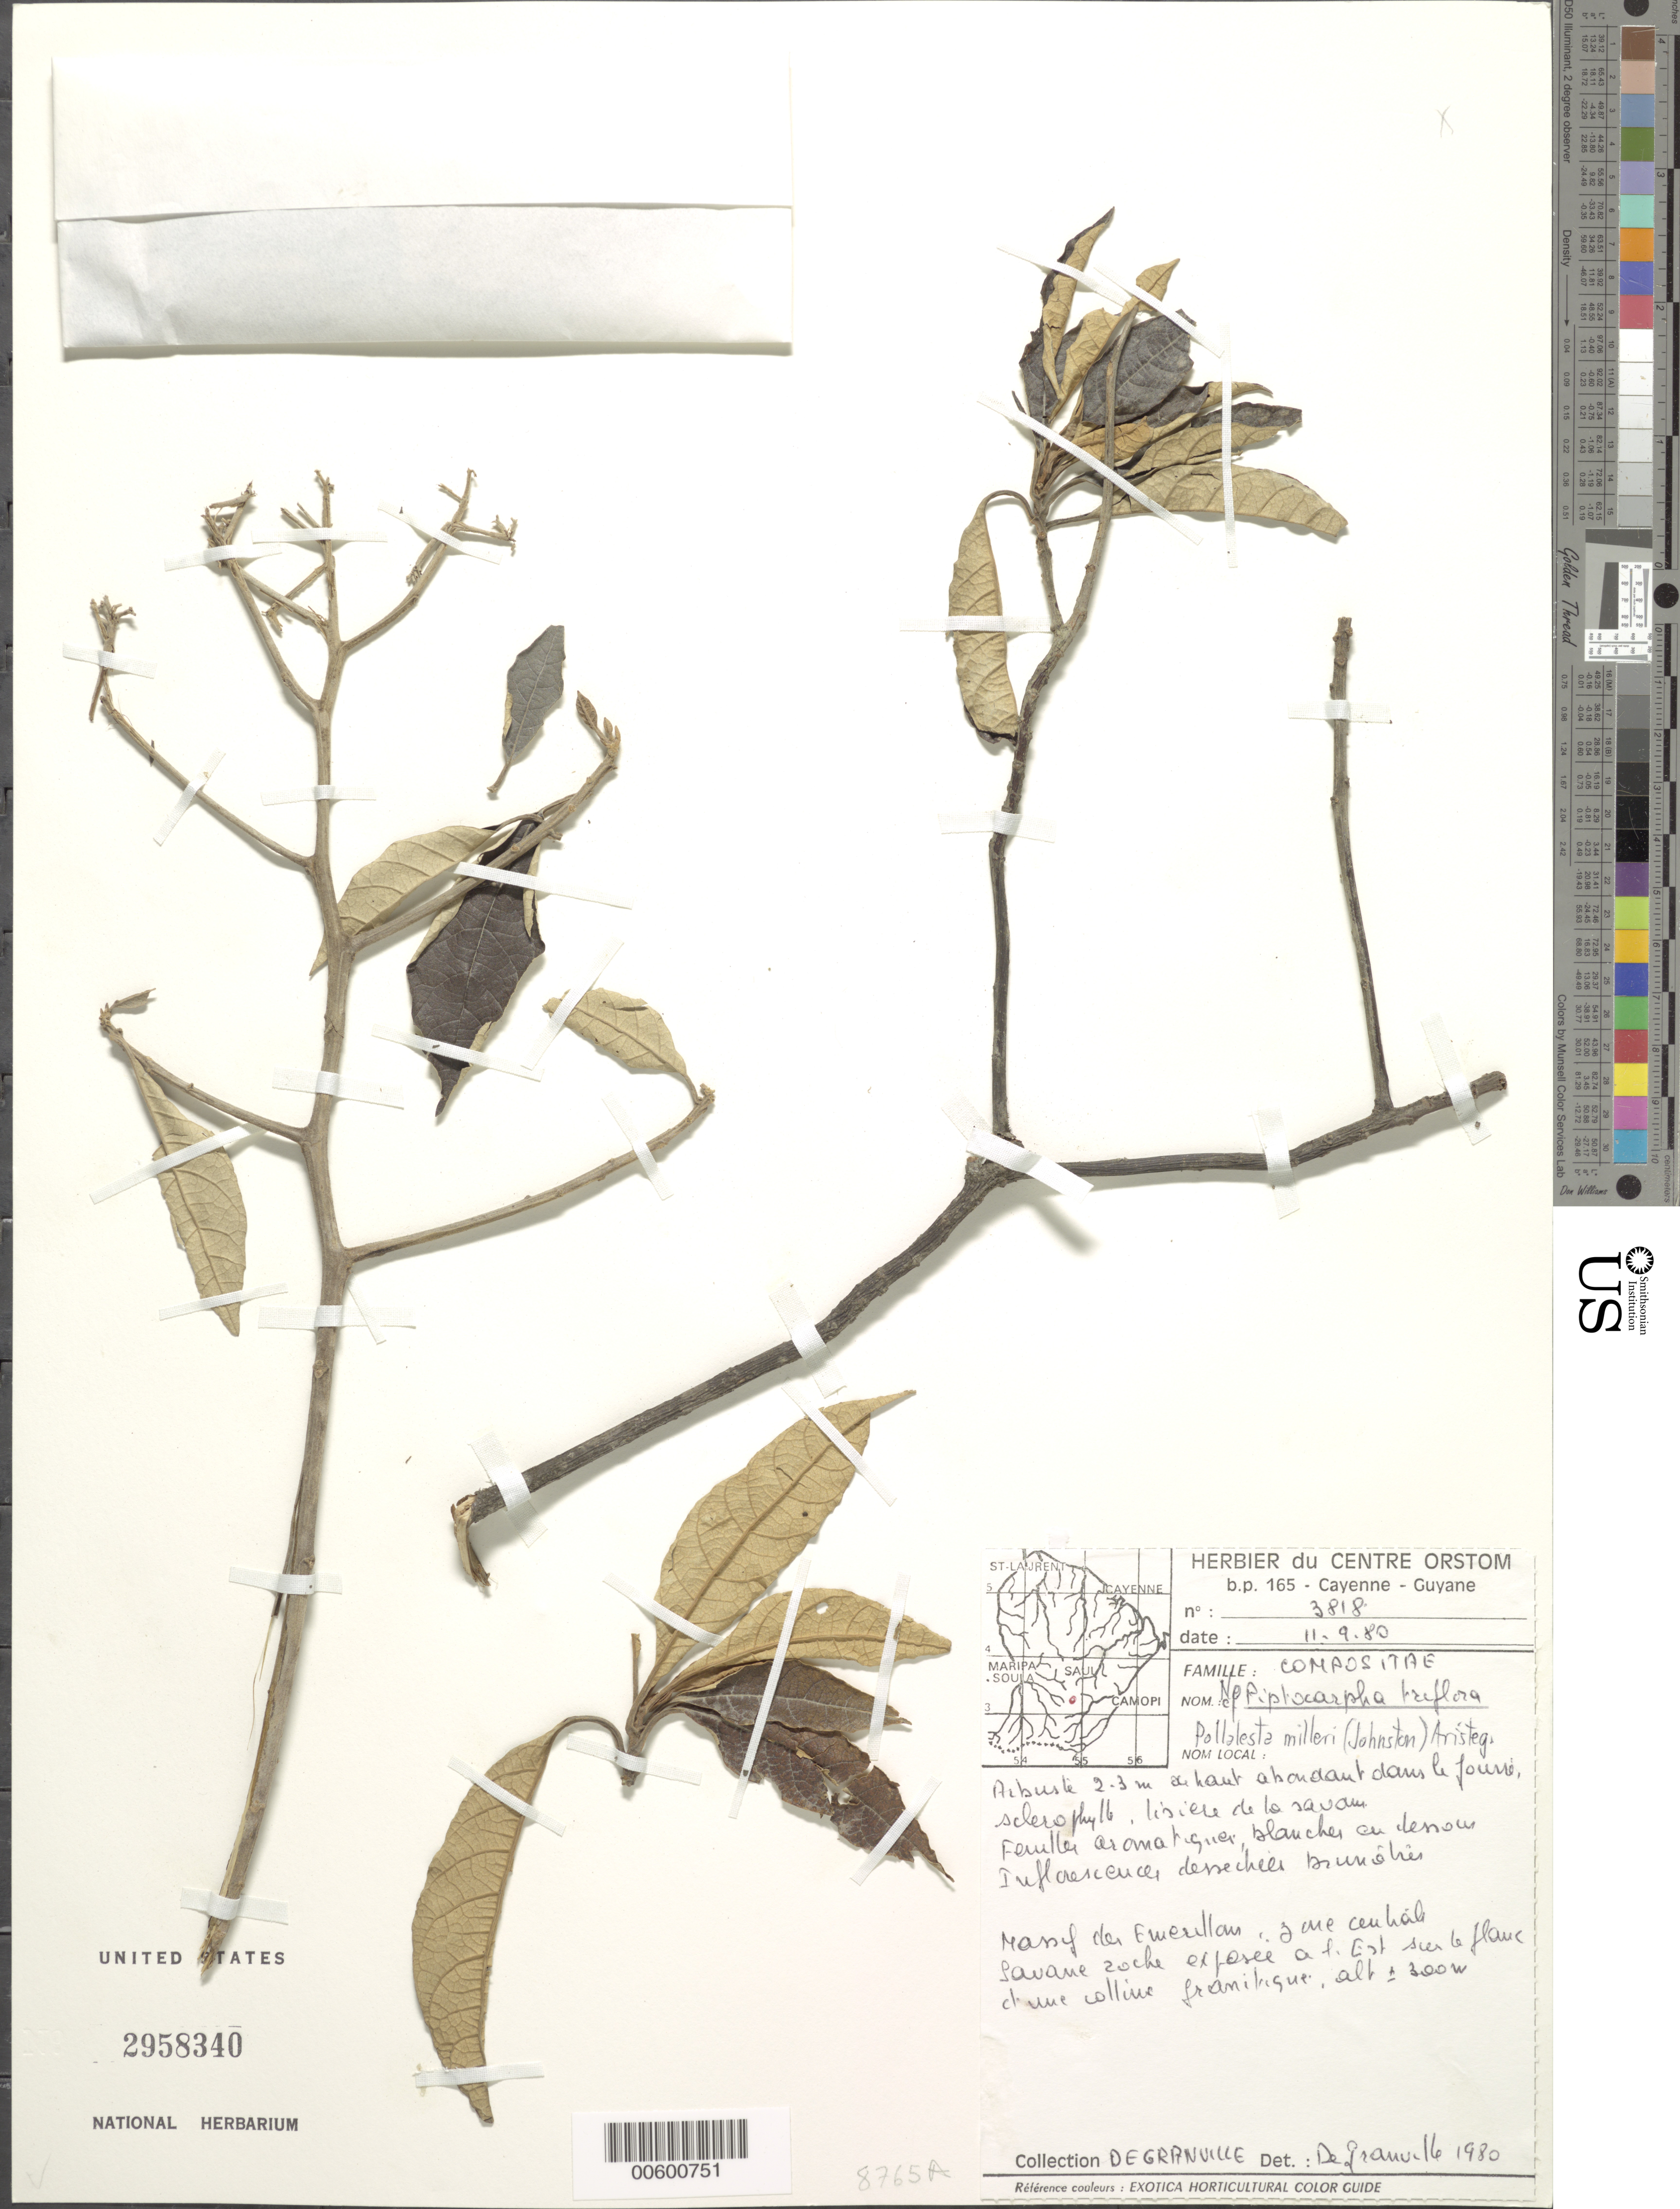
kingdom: Plantae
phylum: Tracheophyta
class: Magnoliopsida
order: Asterales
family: Asteraceae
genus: Piptocoma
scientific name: Piptocoma milleri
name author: (J.R. Johnst.) Pruski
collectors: J.-J. de Granville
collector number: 3818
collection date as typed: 11-Sep-80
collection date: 1980-09-11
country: French Guiana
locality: Émerillon Massif, zone centrale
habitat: Fourré. Lisière de la savane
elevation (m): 300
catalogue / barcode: US 2958340